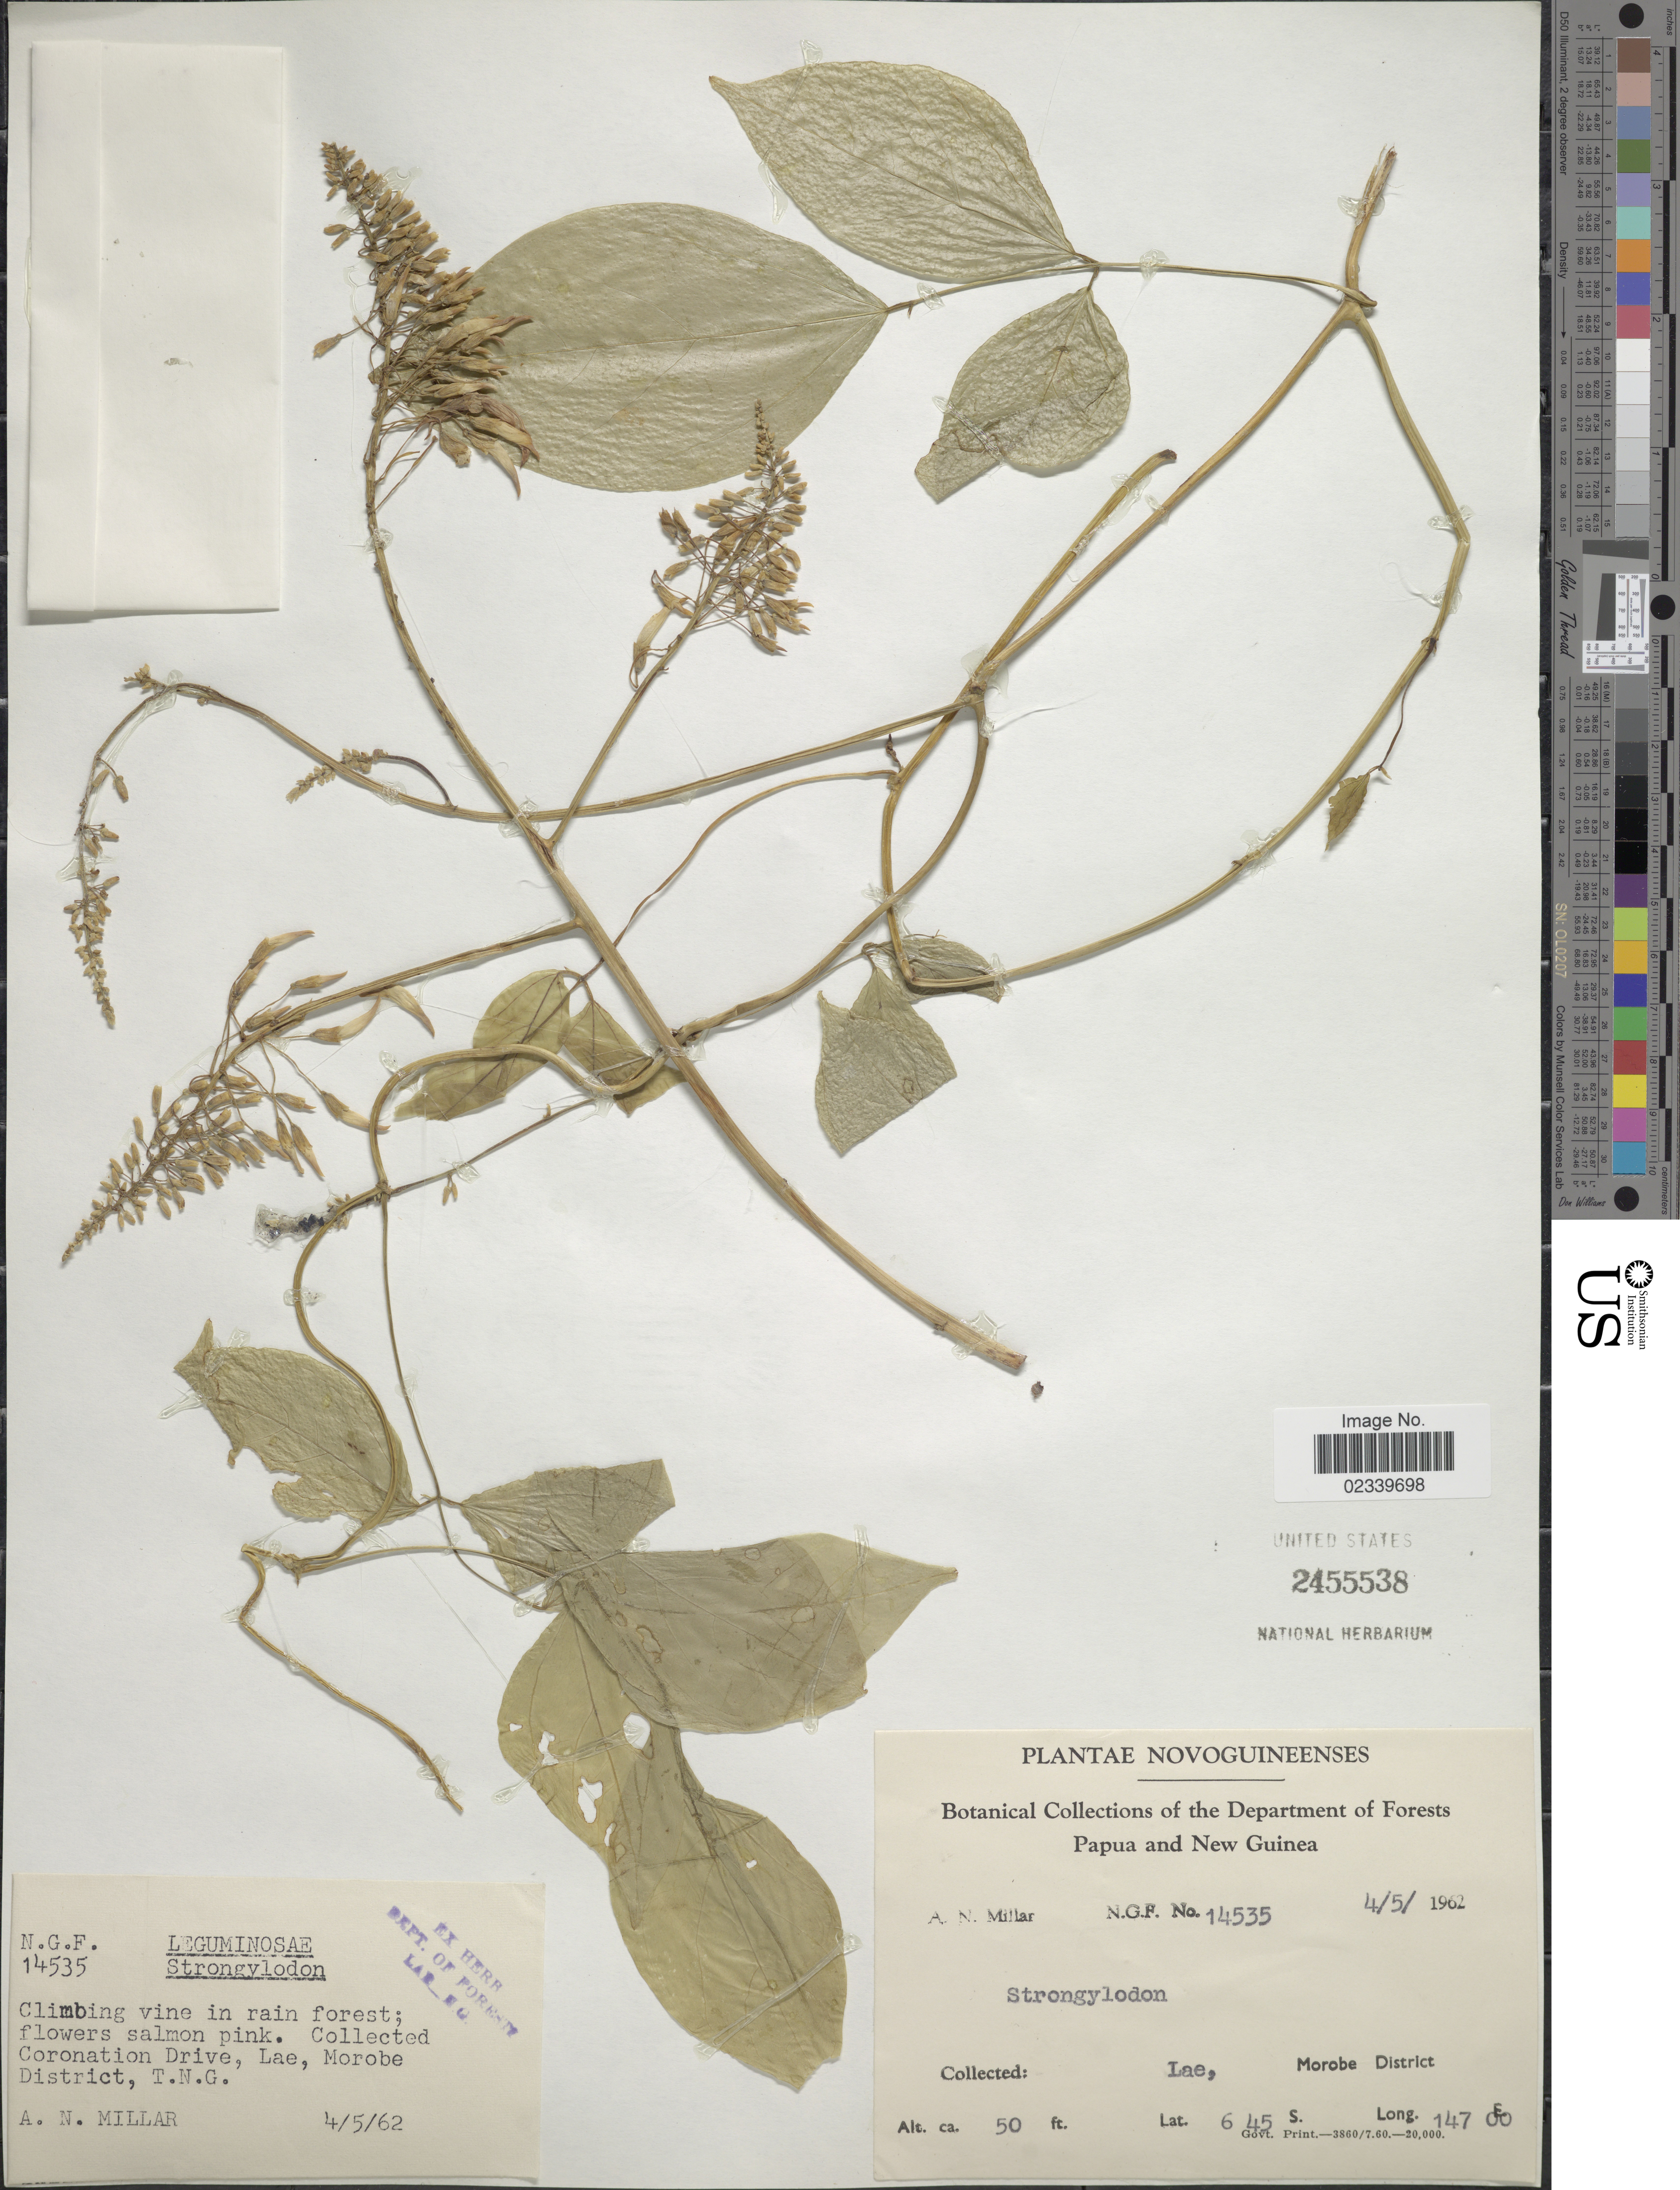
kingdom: Plantae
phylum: Tracheophyta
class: Magnoliopsida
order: Fabales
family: Fabaceae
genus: Strongylodon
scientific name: Strongylodon lucidus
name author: (G. Forst.) Seem.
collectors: A. Millar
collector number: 14535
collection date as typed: Transcribed d/m/y: 4/5/62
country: Papua New Guinea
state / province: Morobe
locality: Lae, Morobe District. Papua and New Guinea.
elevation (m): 15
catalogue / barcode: US 2455538